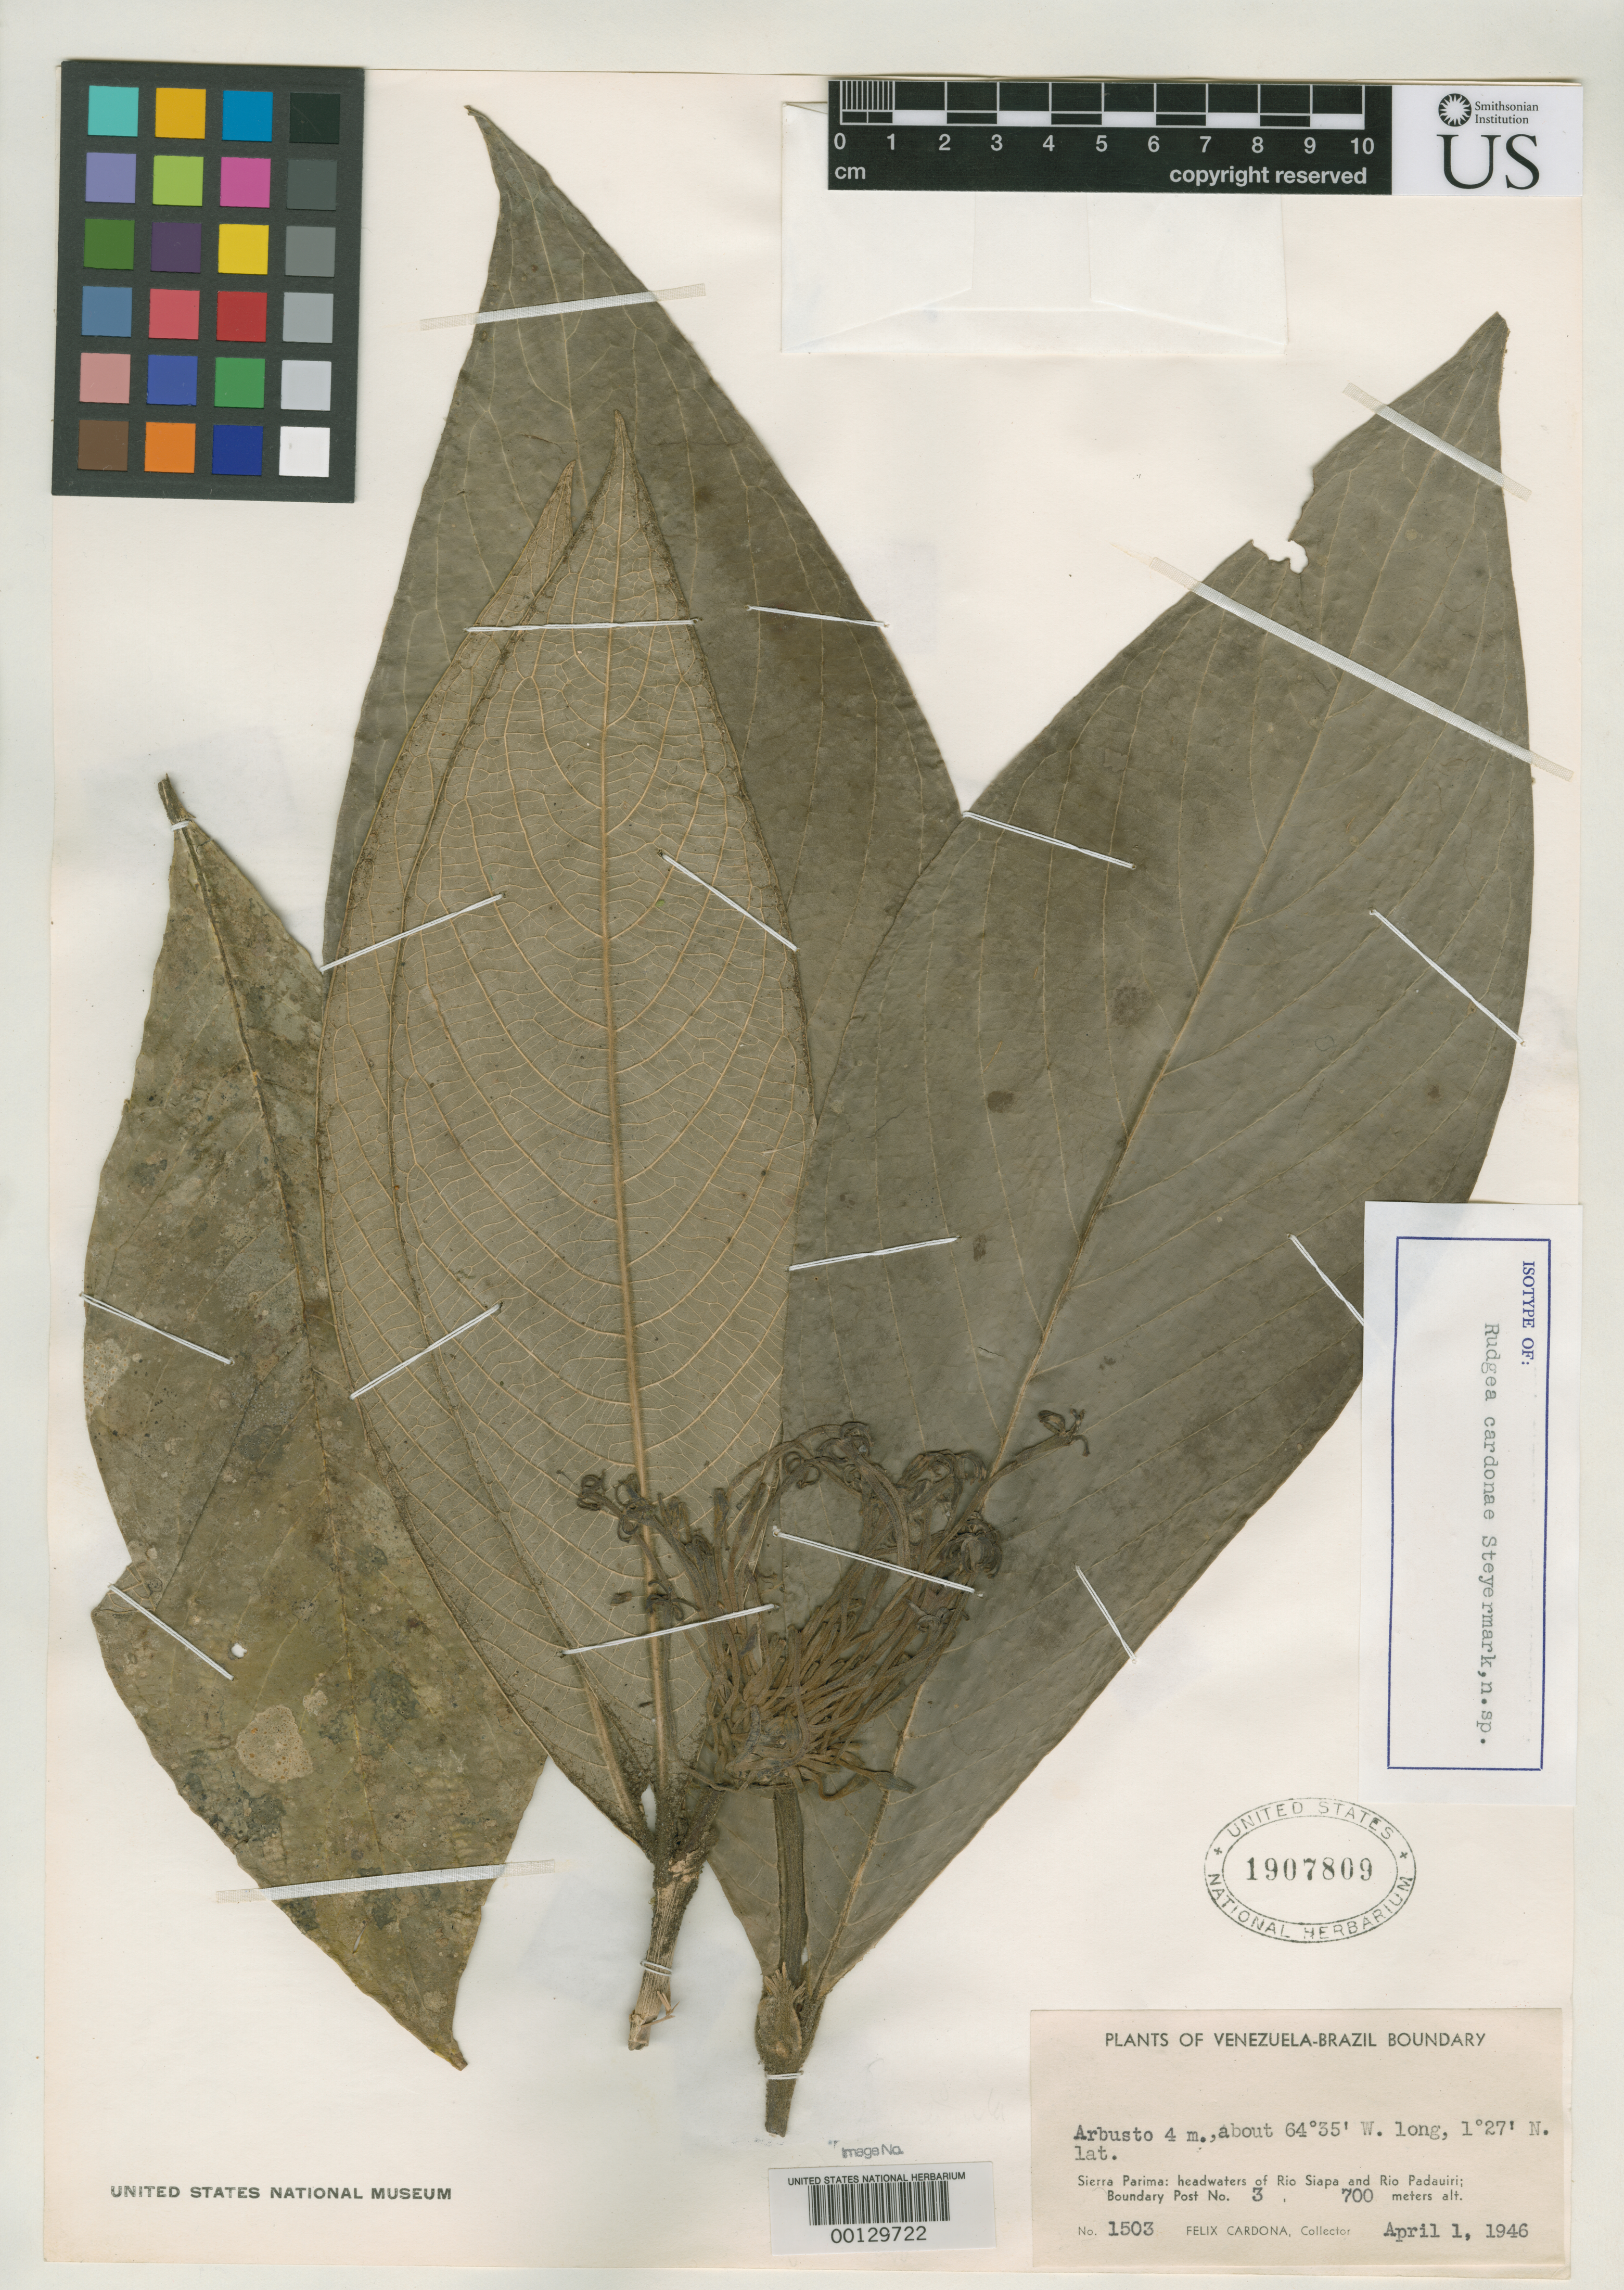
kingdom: Plantae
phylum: Tracheophyta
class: Magnoliopsida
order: Gentianales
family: Rubiaceae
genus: Rudgea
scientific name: Rudgea cardonae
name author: Steyerm.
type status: Isotype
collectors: F. Cardona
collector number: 1503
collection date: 1946-04-01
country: Venezuela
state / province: Amazonas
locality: Sierra Parama: headwaters of Rio Siapa and Rio Padauiri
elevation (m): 700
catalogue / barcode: US 1907809